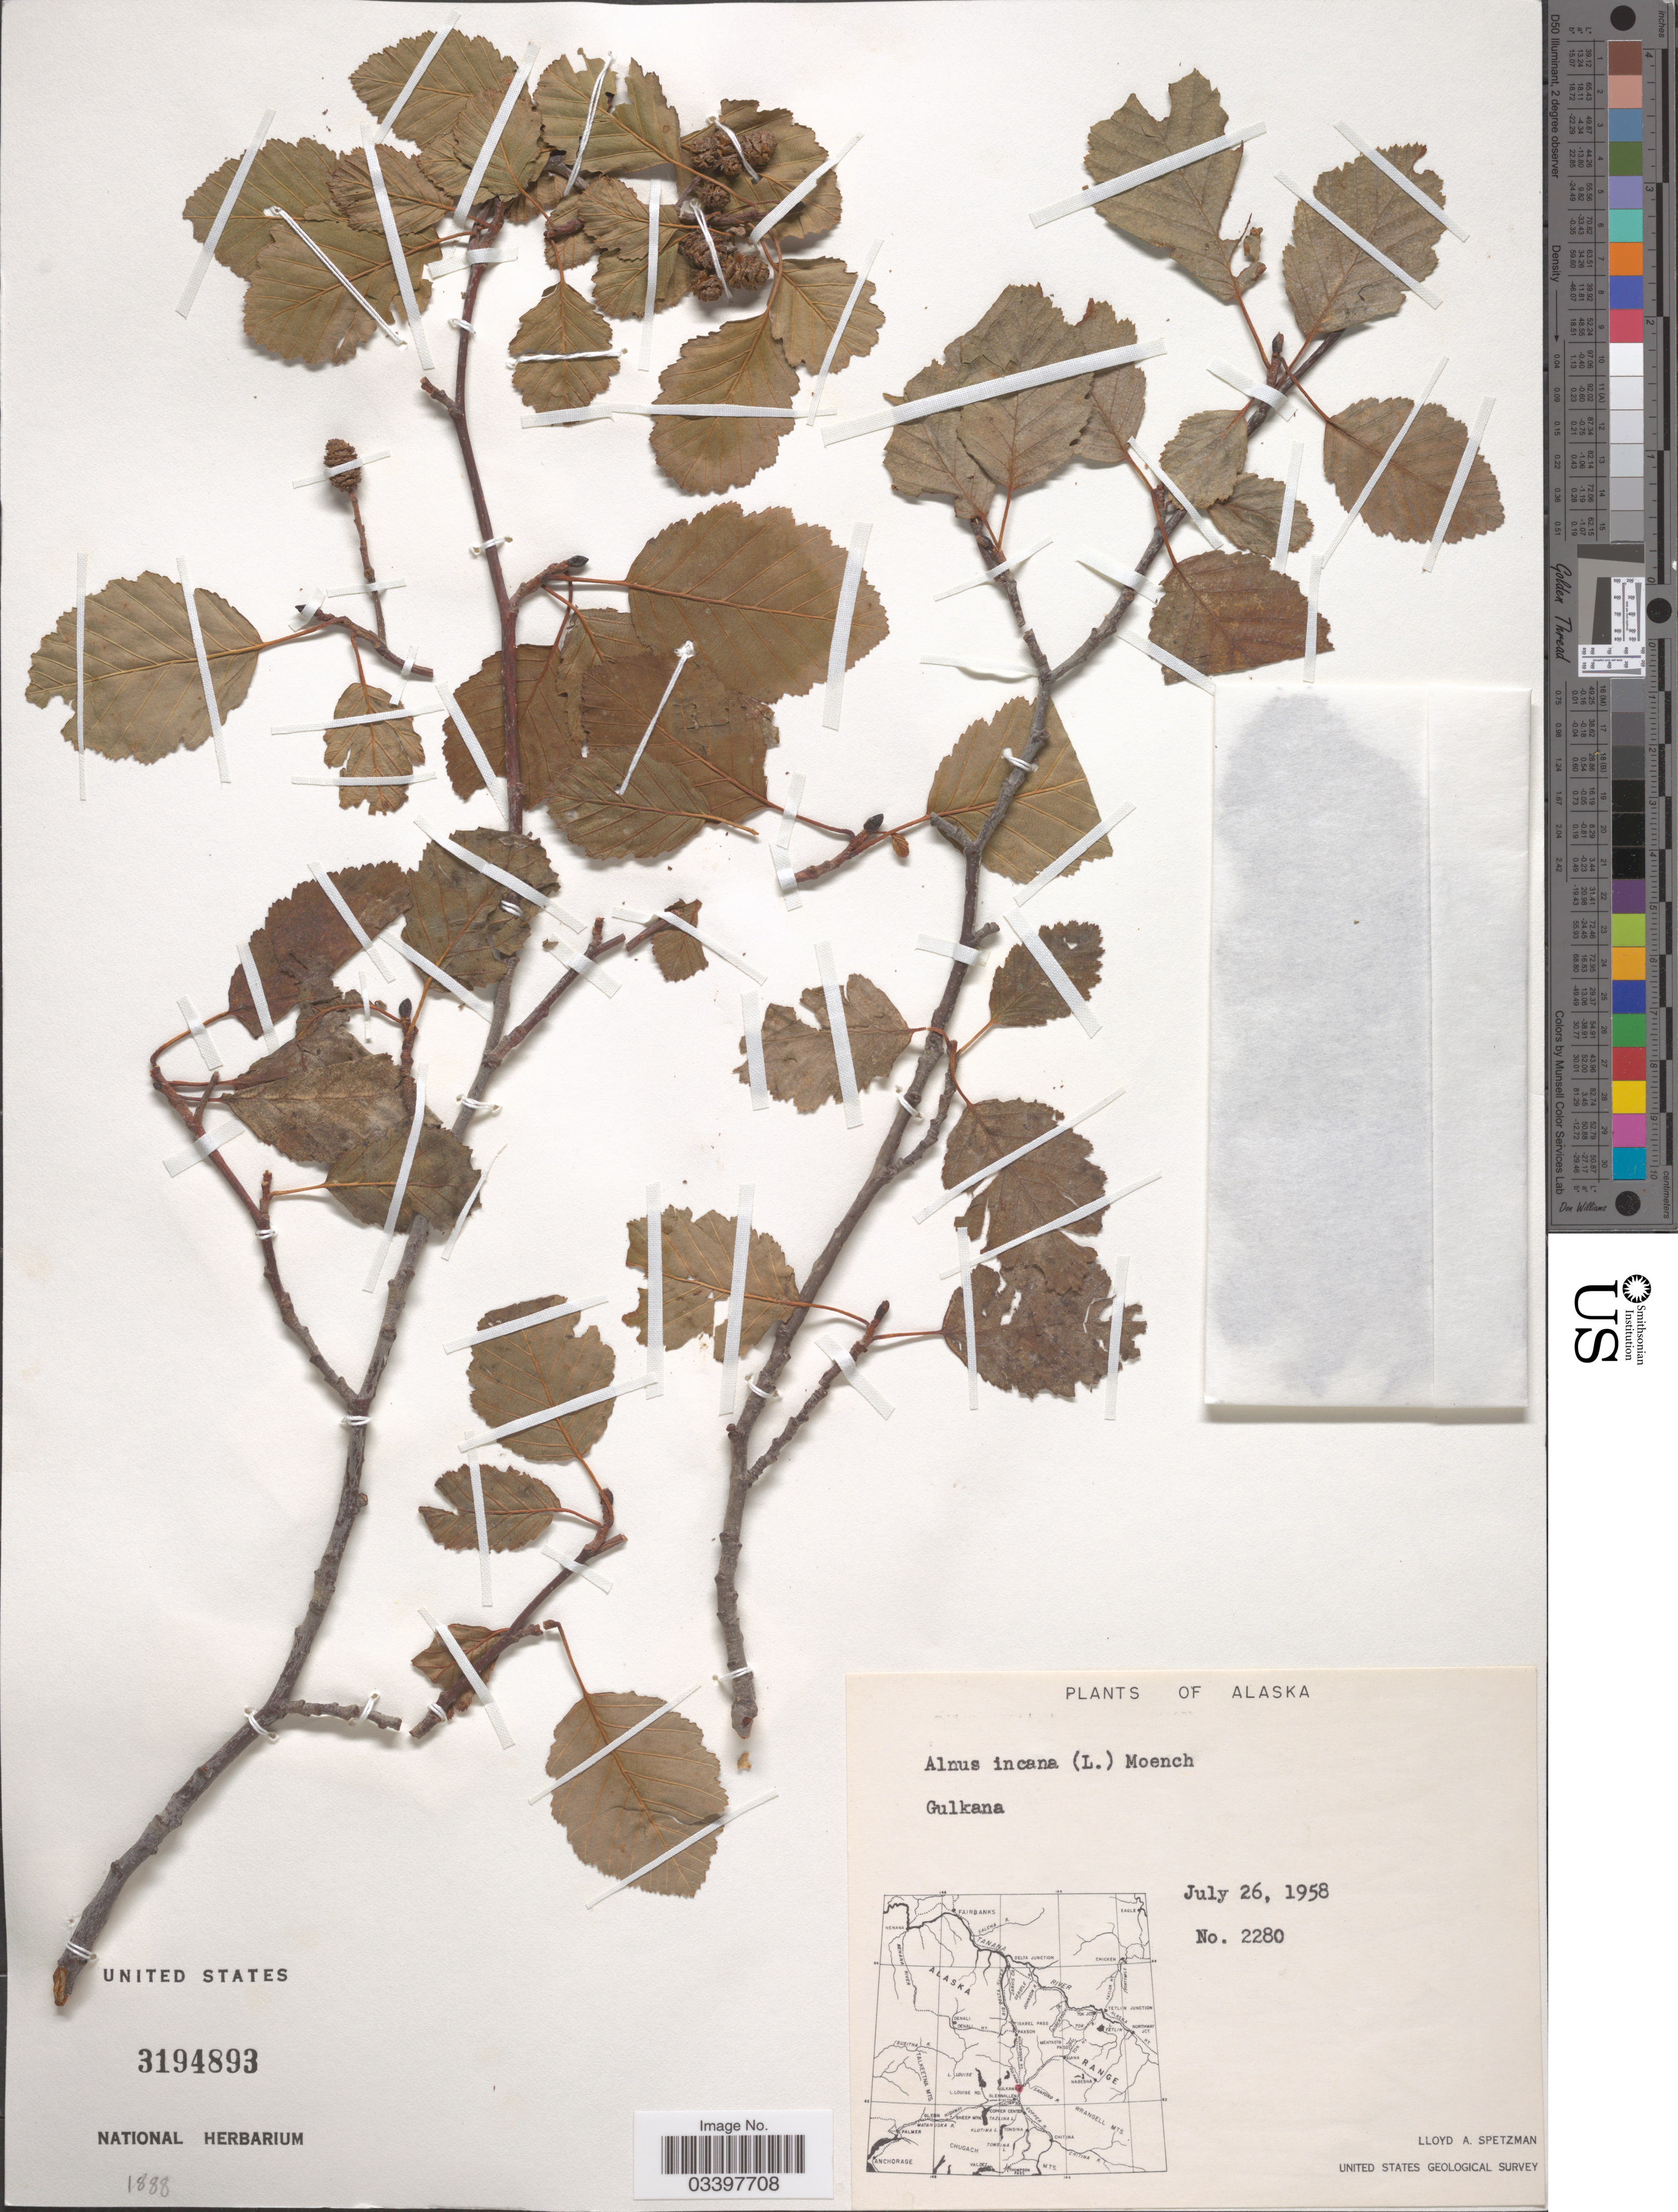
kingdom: Plantae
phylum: Tracheophyta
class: Magnoliopsida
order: Fagales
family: Betulaceae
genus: Alnus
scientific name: Alnus incana subsp. rugosa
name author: (Du Roi) R.T. Clausen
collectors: L. Spetzman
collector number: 2280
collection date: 1958-07-26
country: United States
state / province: Alaska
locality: Gulkana.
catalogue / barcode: US 3194893